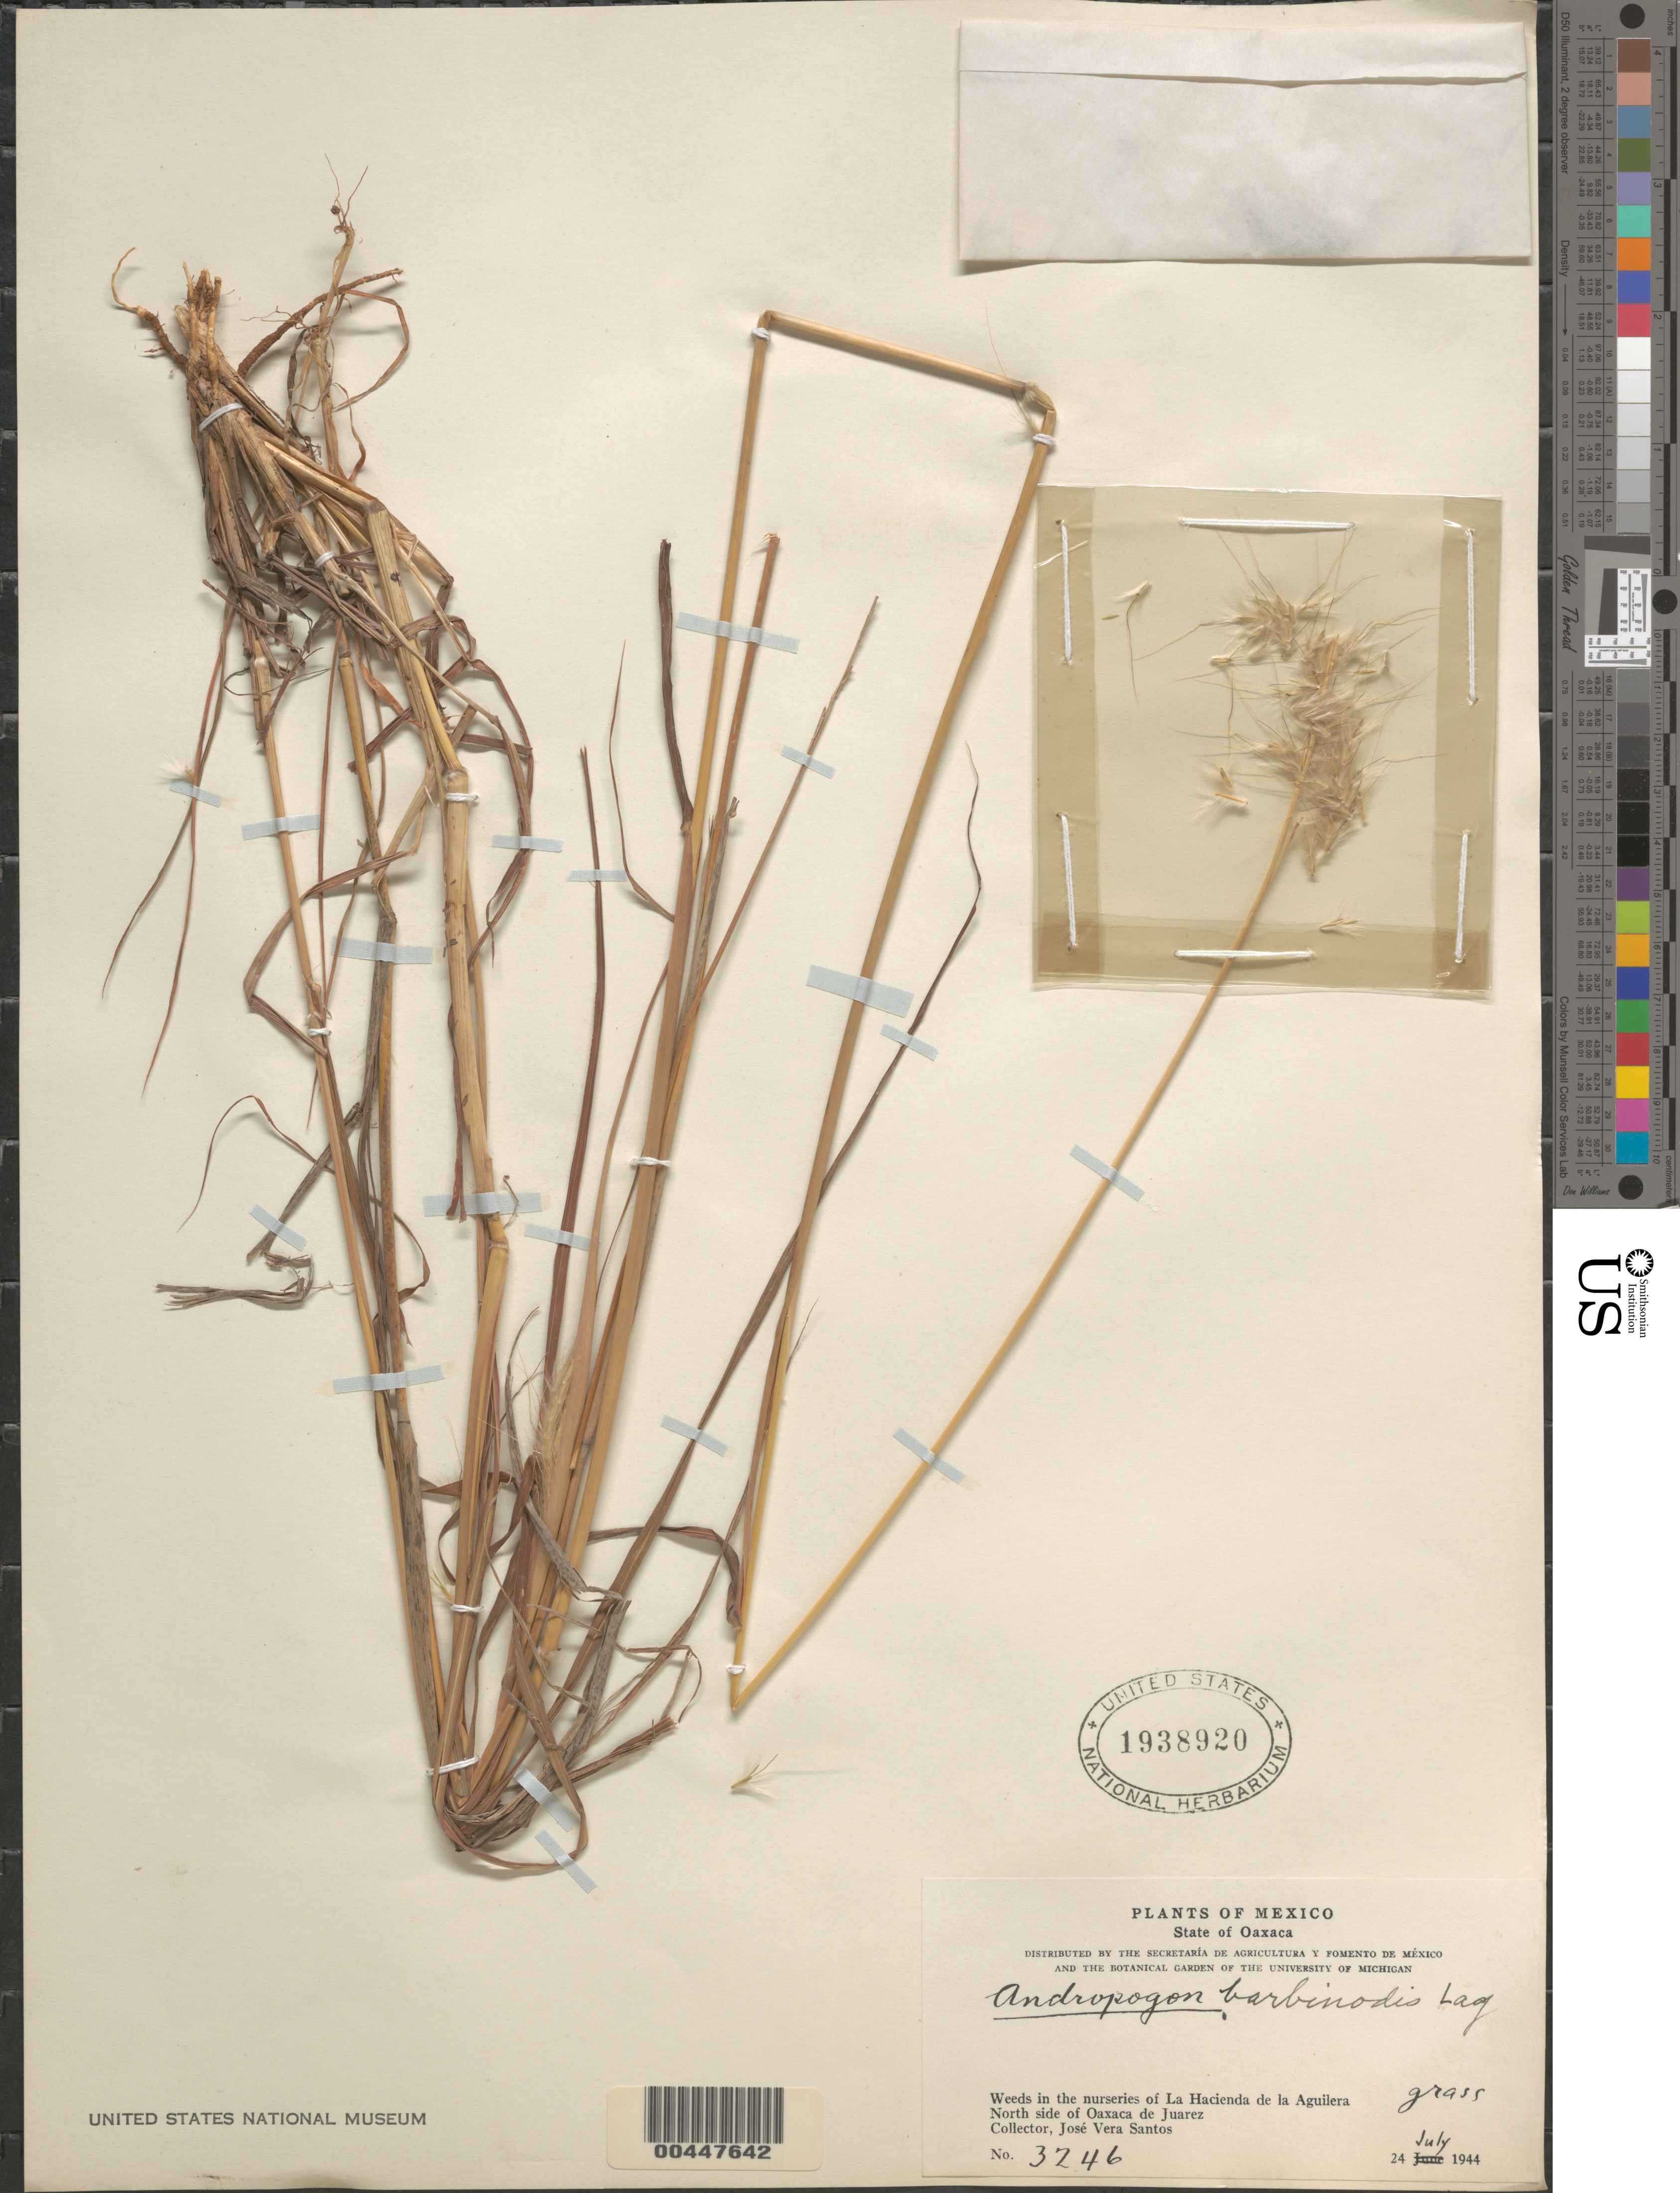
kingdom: Plantae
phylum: Tracheophyta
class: Liliopsida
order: Poales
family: Poaceae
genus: Andropogon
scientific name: Andropogon barbinodis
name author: Lag.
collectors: J. V. Santos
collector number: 3246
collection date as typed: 24 Jul 1944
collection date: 1944-07-24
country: Mexico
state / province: Oaxaca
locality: in the nurseries of La Hacienda de la Aguilera, N side of Oaxaca de Juarez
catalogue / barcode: US 1938920